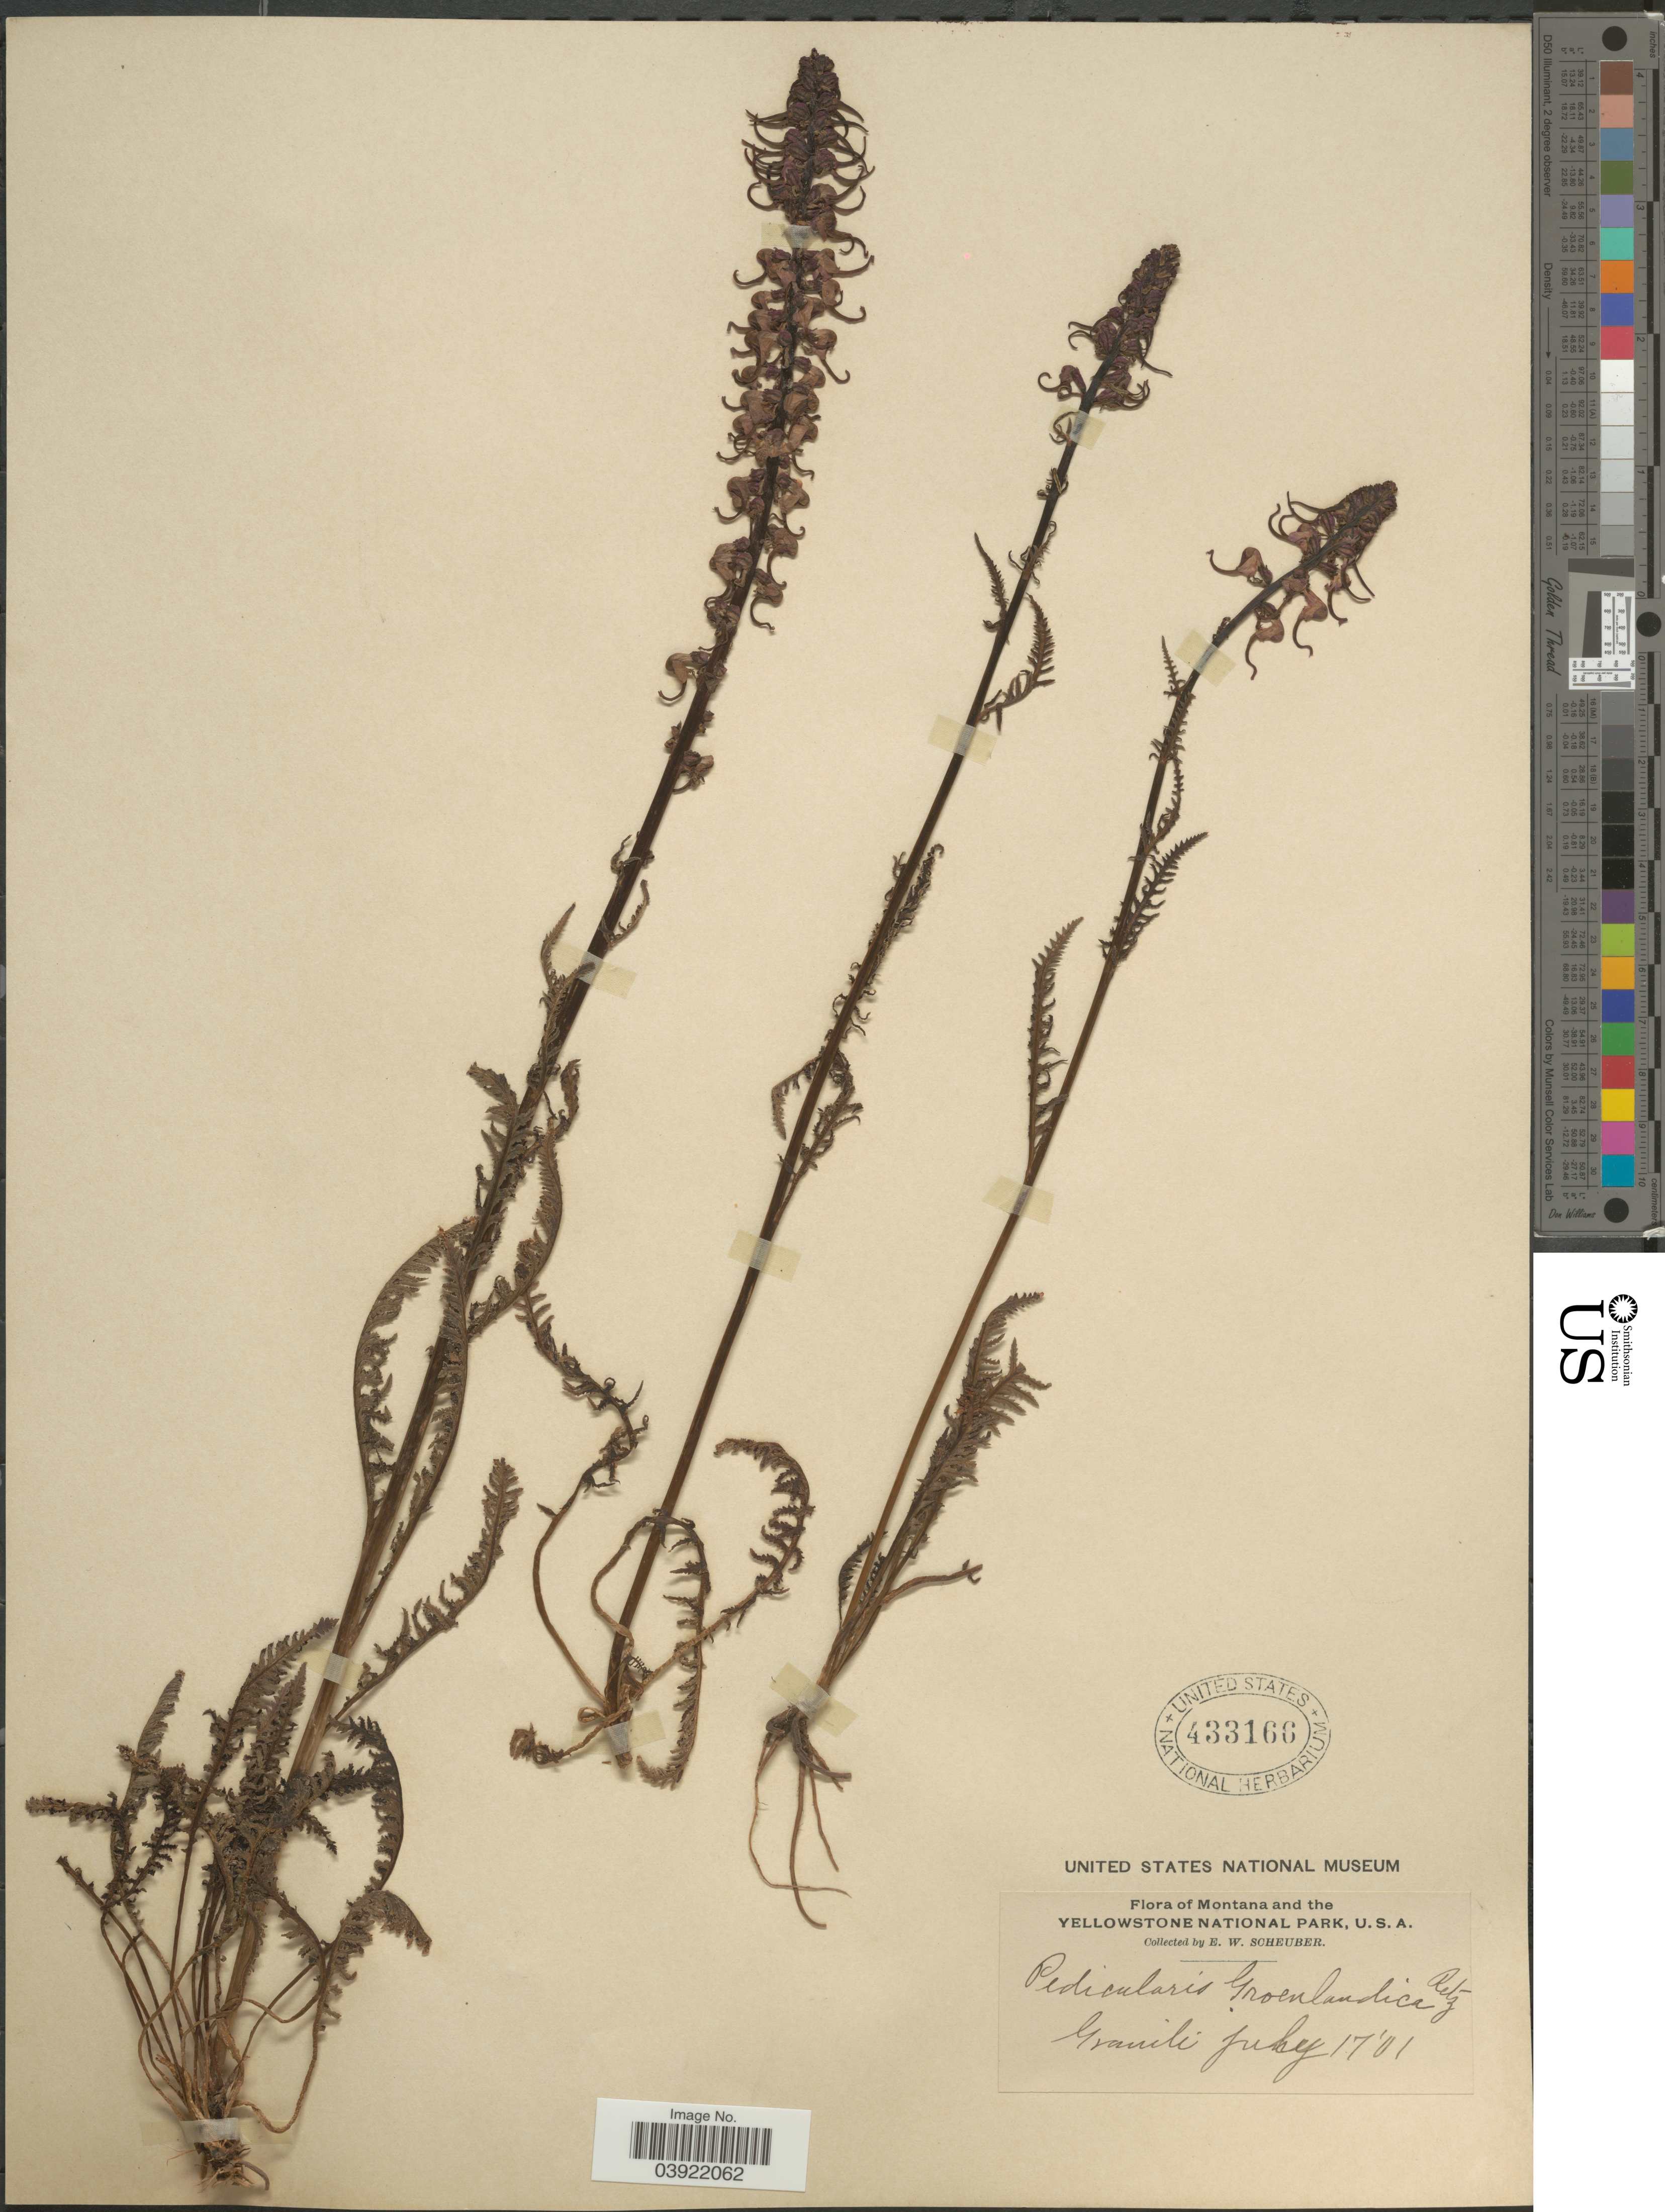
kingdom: Plantae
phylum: Tracheophyta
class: Magnoliopsida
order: Lamiales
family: Orobanchaceae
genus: Pedicularis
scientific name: Pedicularis groenlandica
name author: Retz.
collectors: E. Scheuber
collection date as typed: Transcribed d/m/y: 17/7/1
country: United States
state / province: Montana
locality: Montana and the Yellowstone National Park. Garnite.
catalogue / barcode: US 433166